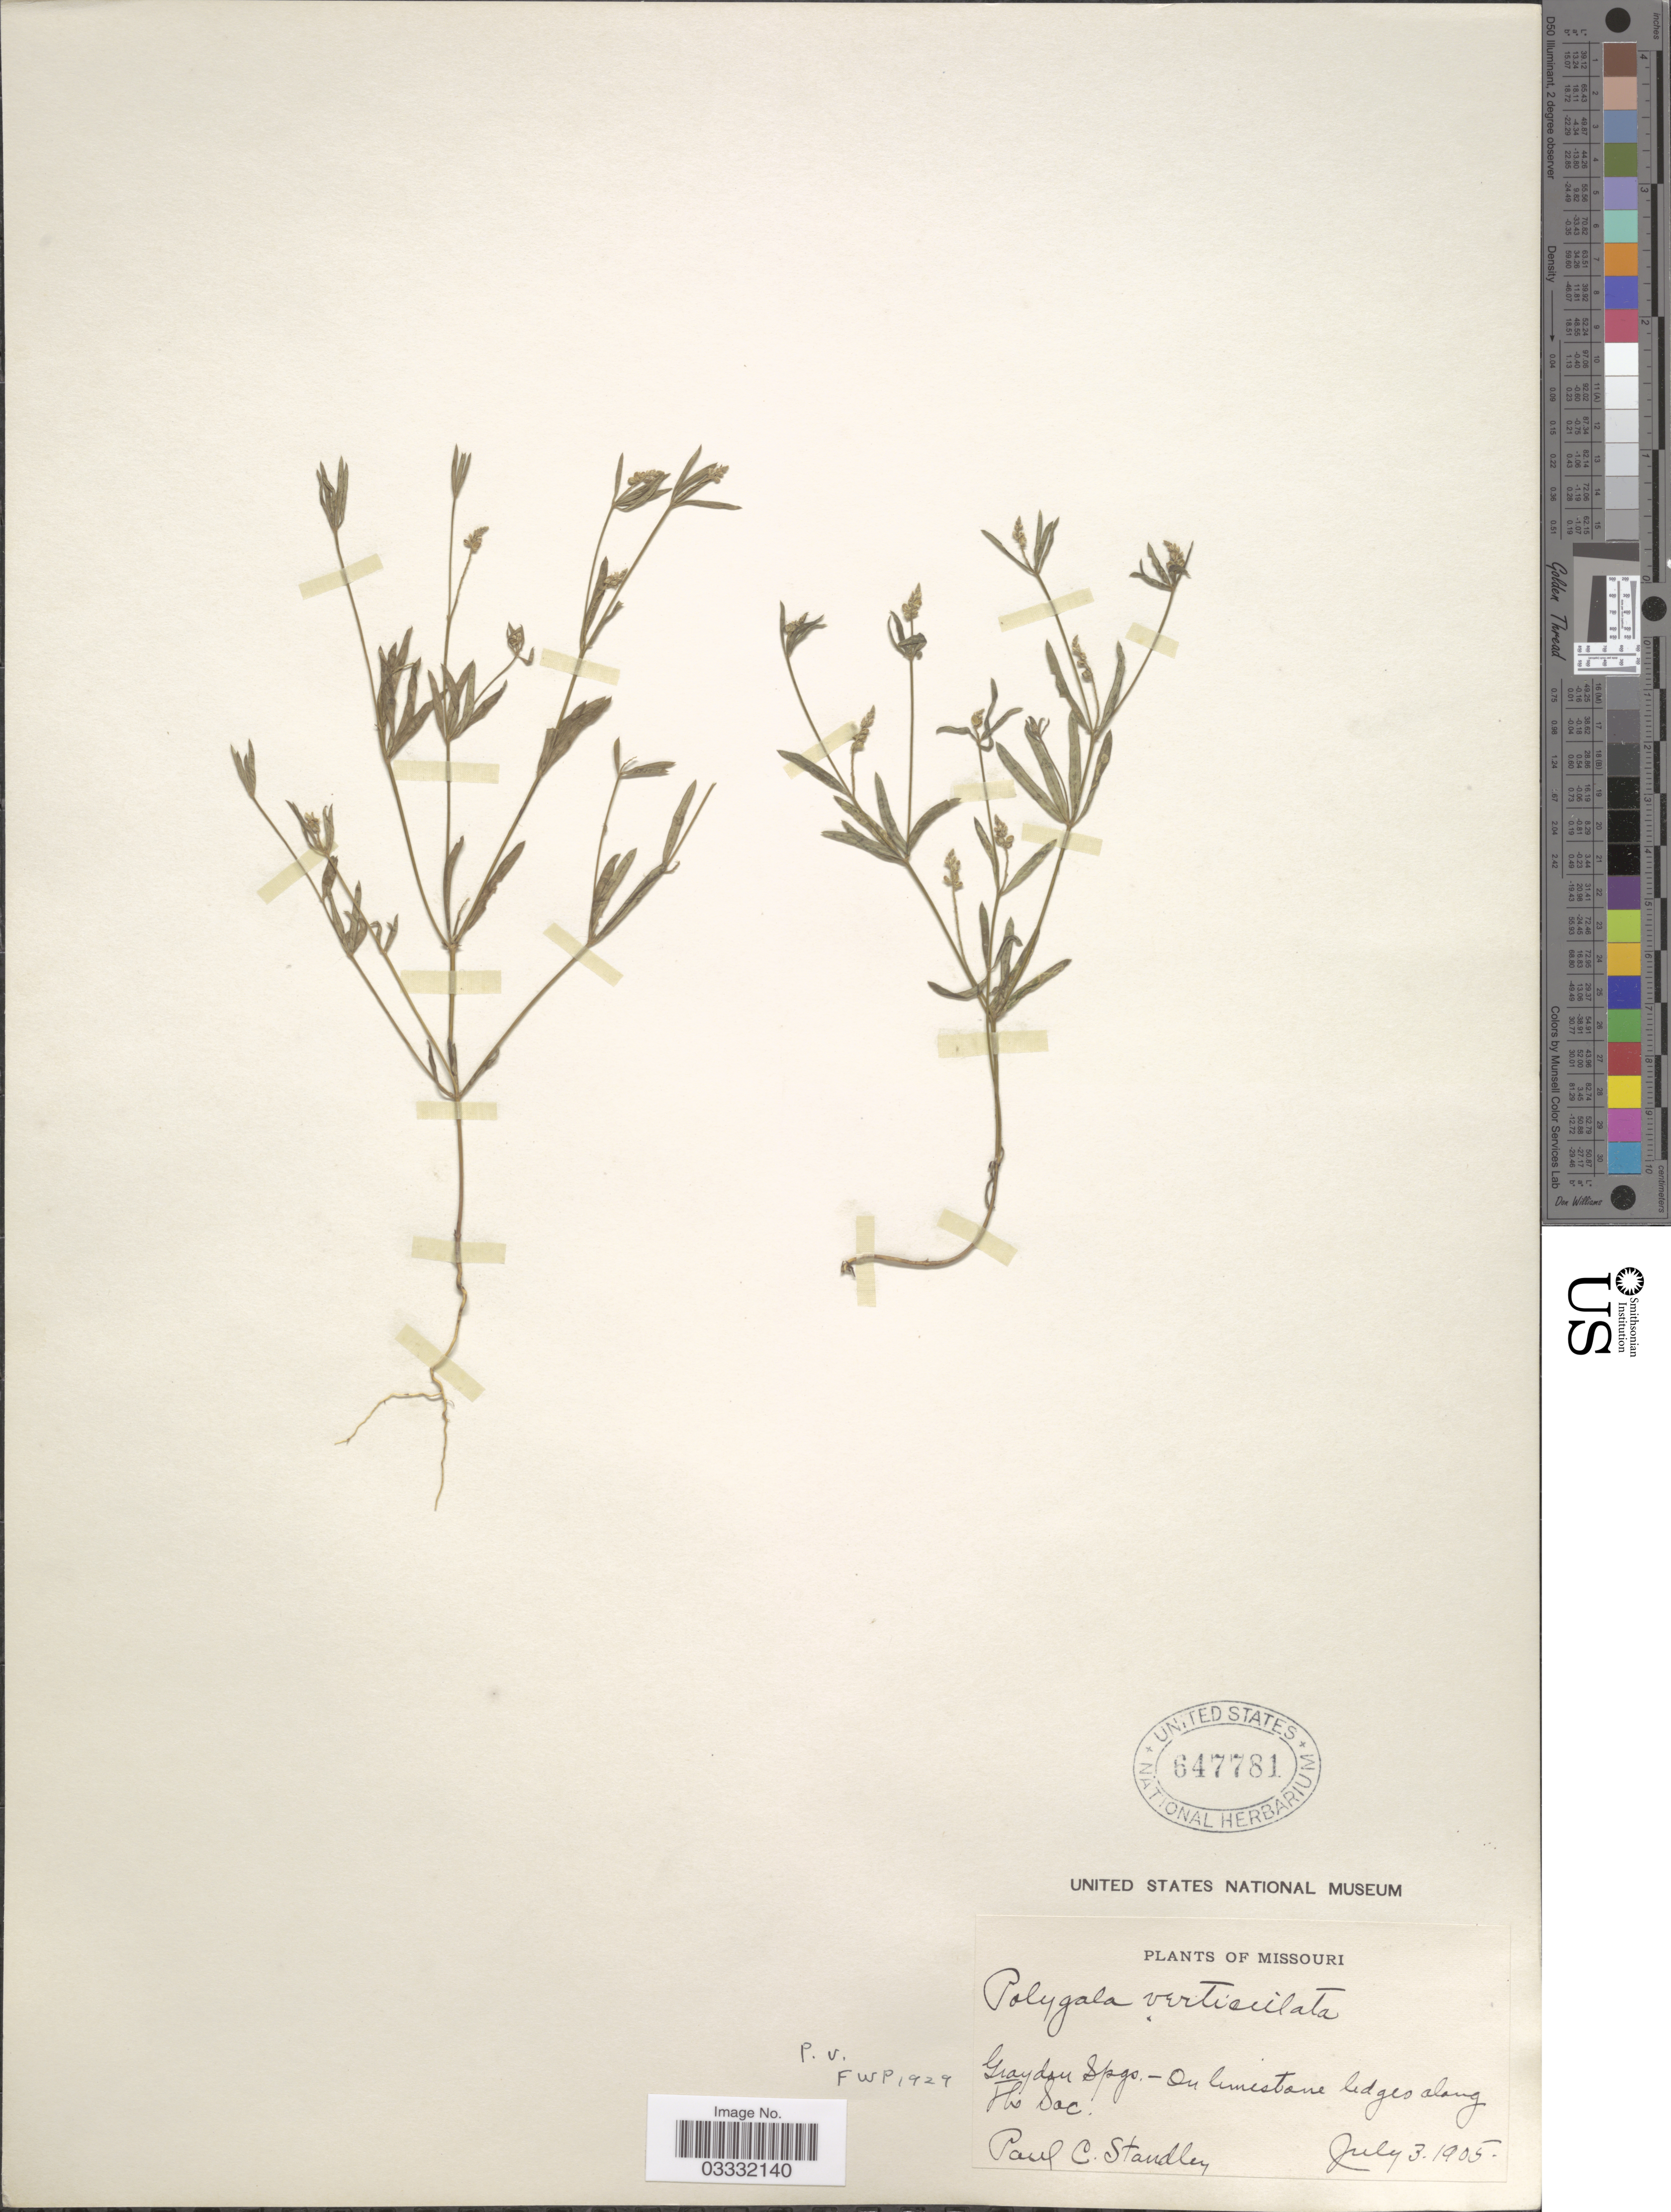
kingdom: Plantae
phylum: Tracheophyta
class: Magnoliopsida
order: Fabales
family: Polygalaceae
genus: Polygala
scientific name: Polygala verticillata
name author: L.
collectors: P. C. Standley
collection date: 1905-07-03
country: United States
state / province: Missouri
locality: Graydon Spgs. - On limestone ledges along The Soc.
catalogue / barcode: US 647781